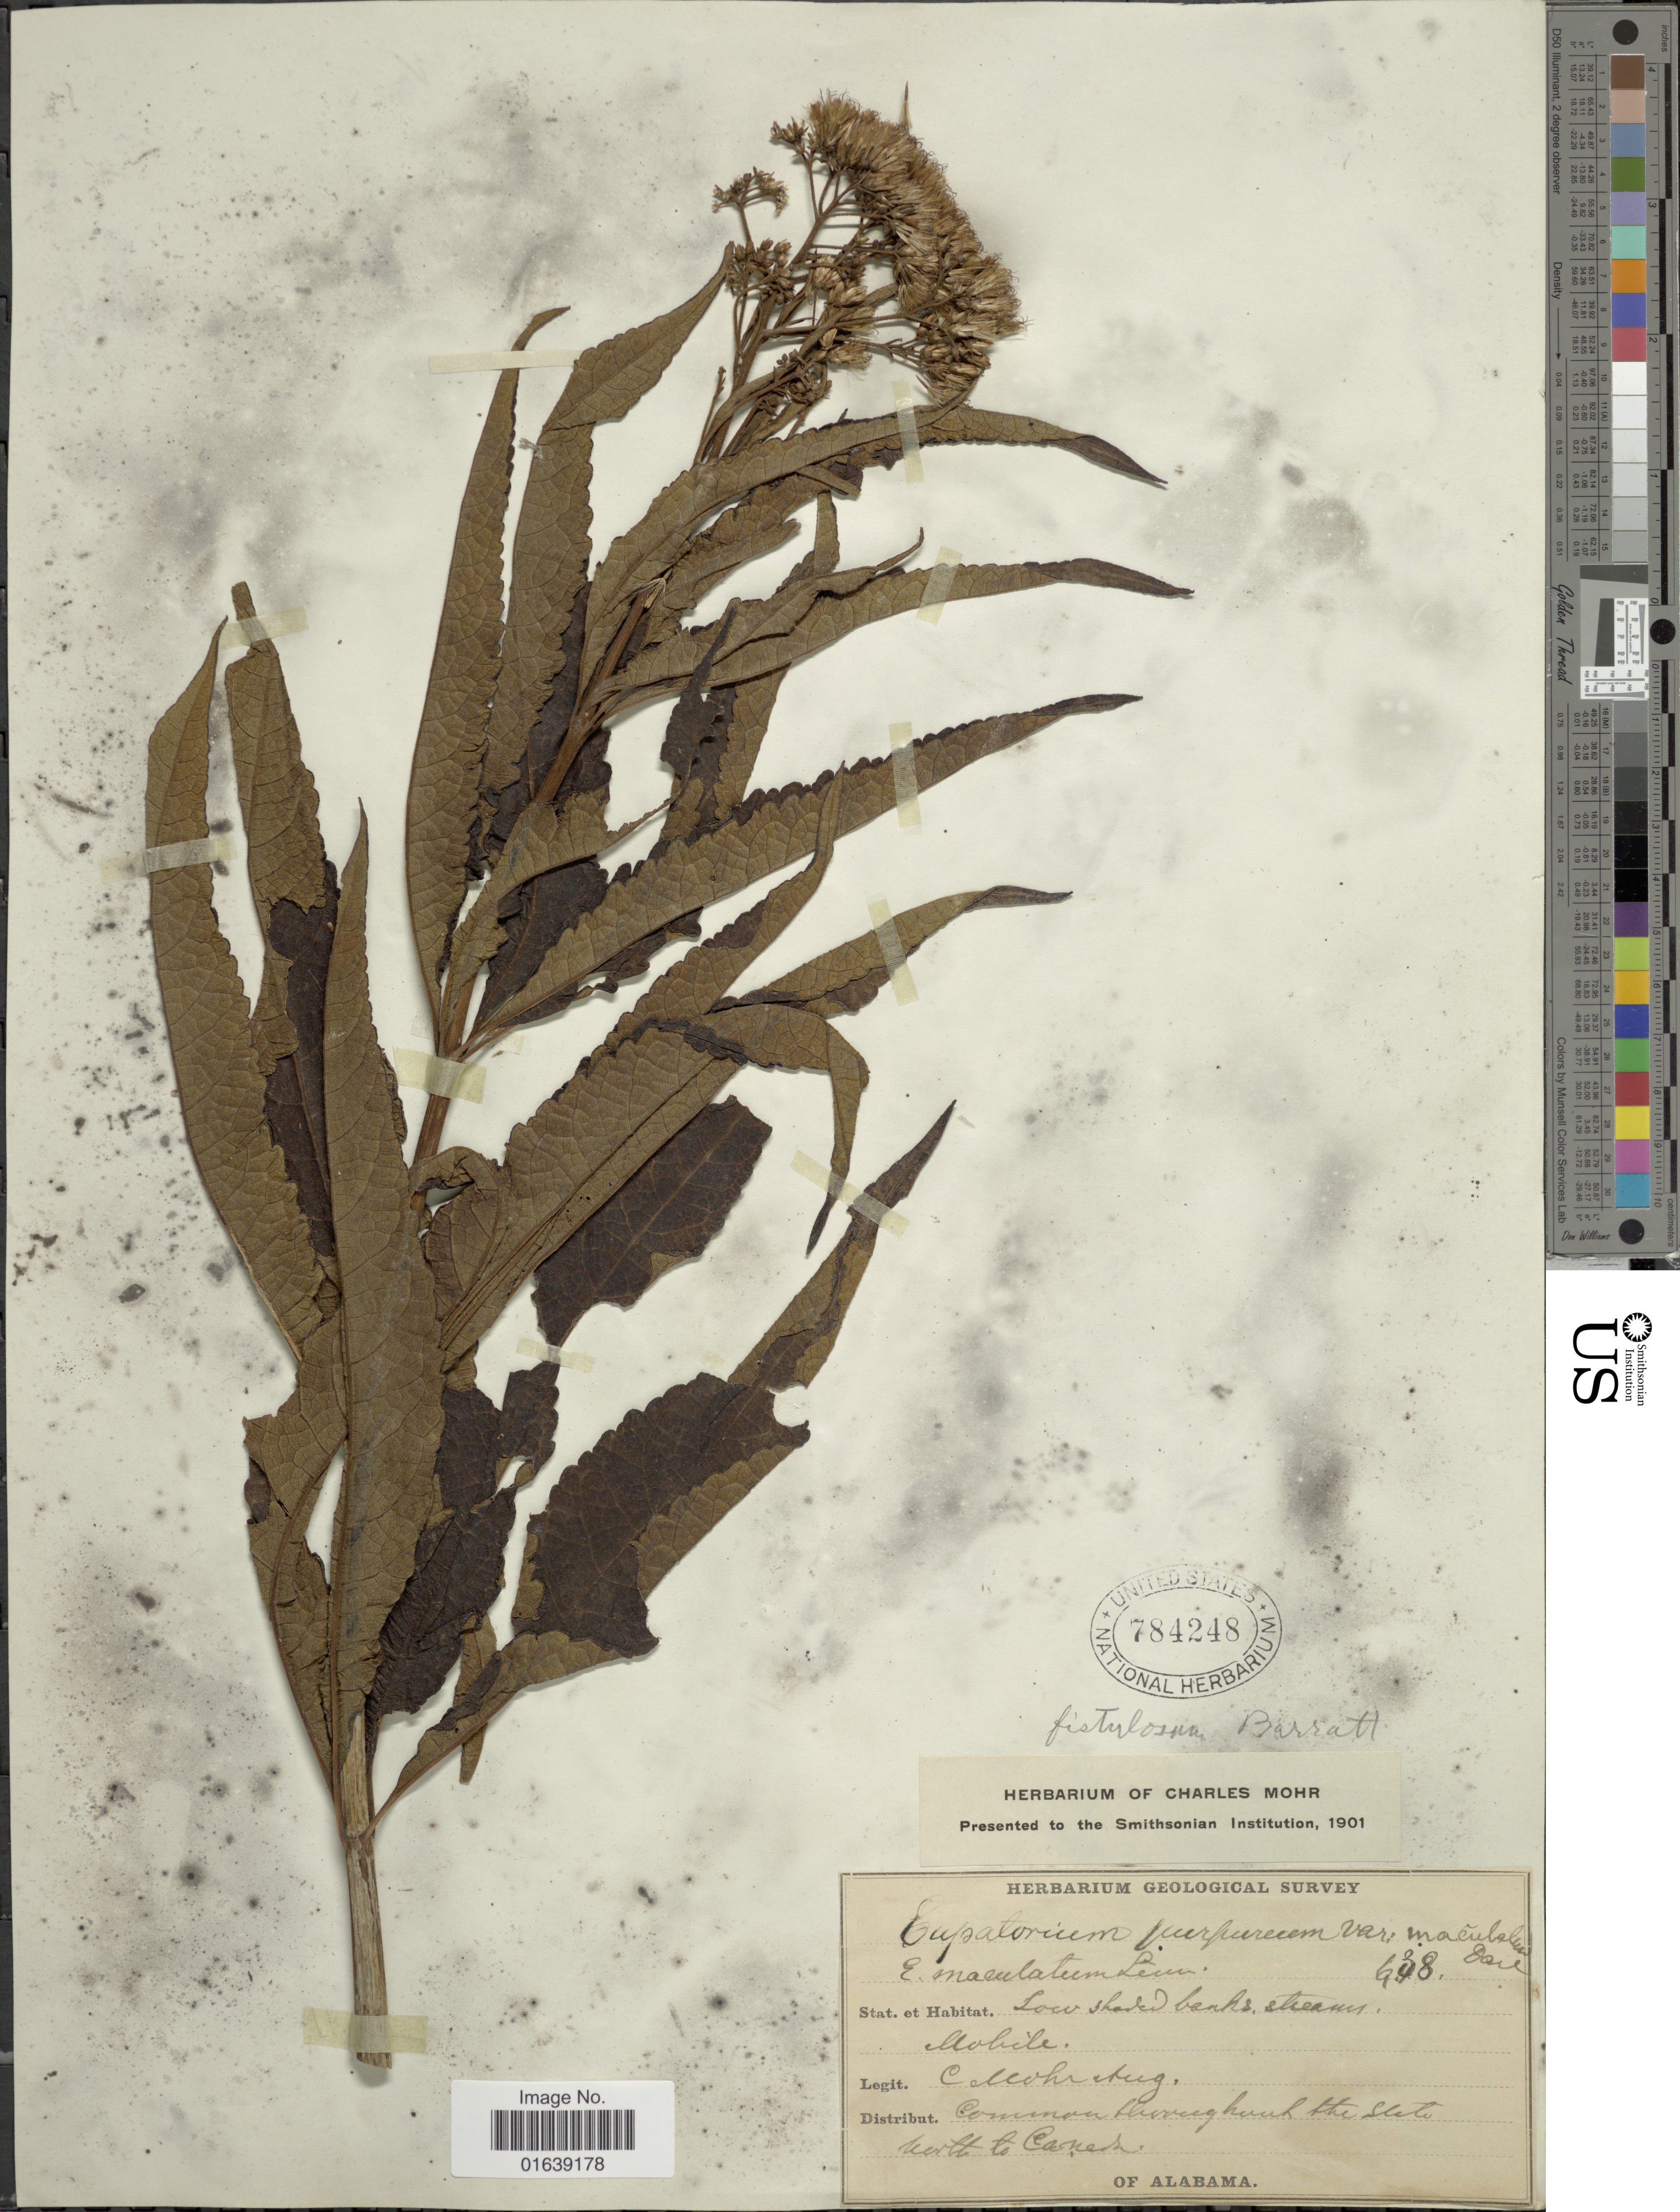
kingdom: Plantae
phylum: Tracheophyta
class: Magnoliopsida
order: Asterales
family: Asteraceae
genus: Eupatorium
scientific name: Eupatorium fistulosum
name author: Barratt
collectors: Mohr, C. T. (herbarium)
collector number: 638?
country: United States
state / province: Alabama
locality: Low shaded banks streams. Mobile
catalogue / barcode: US 784248